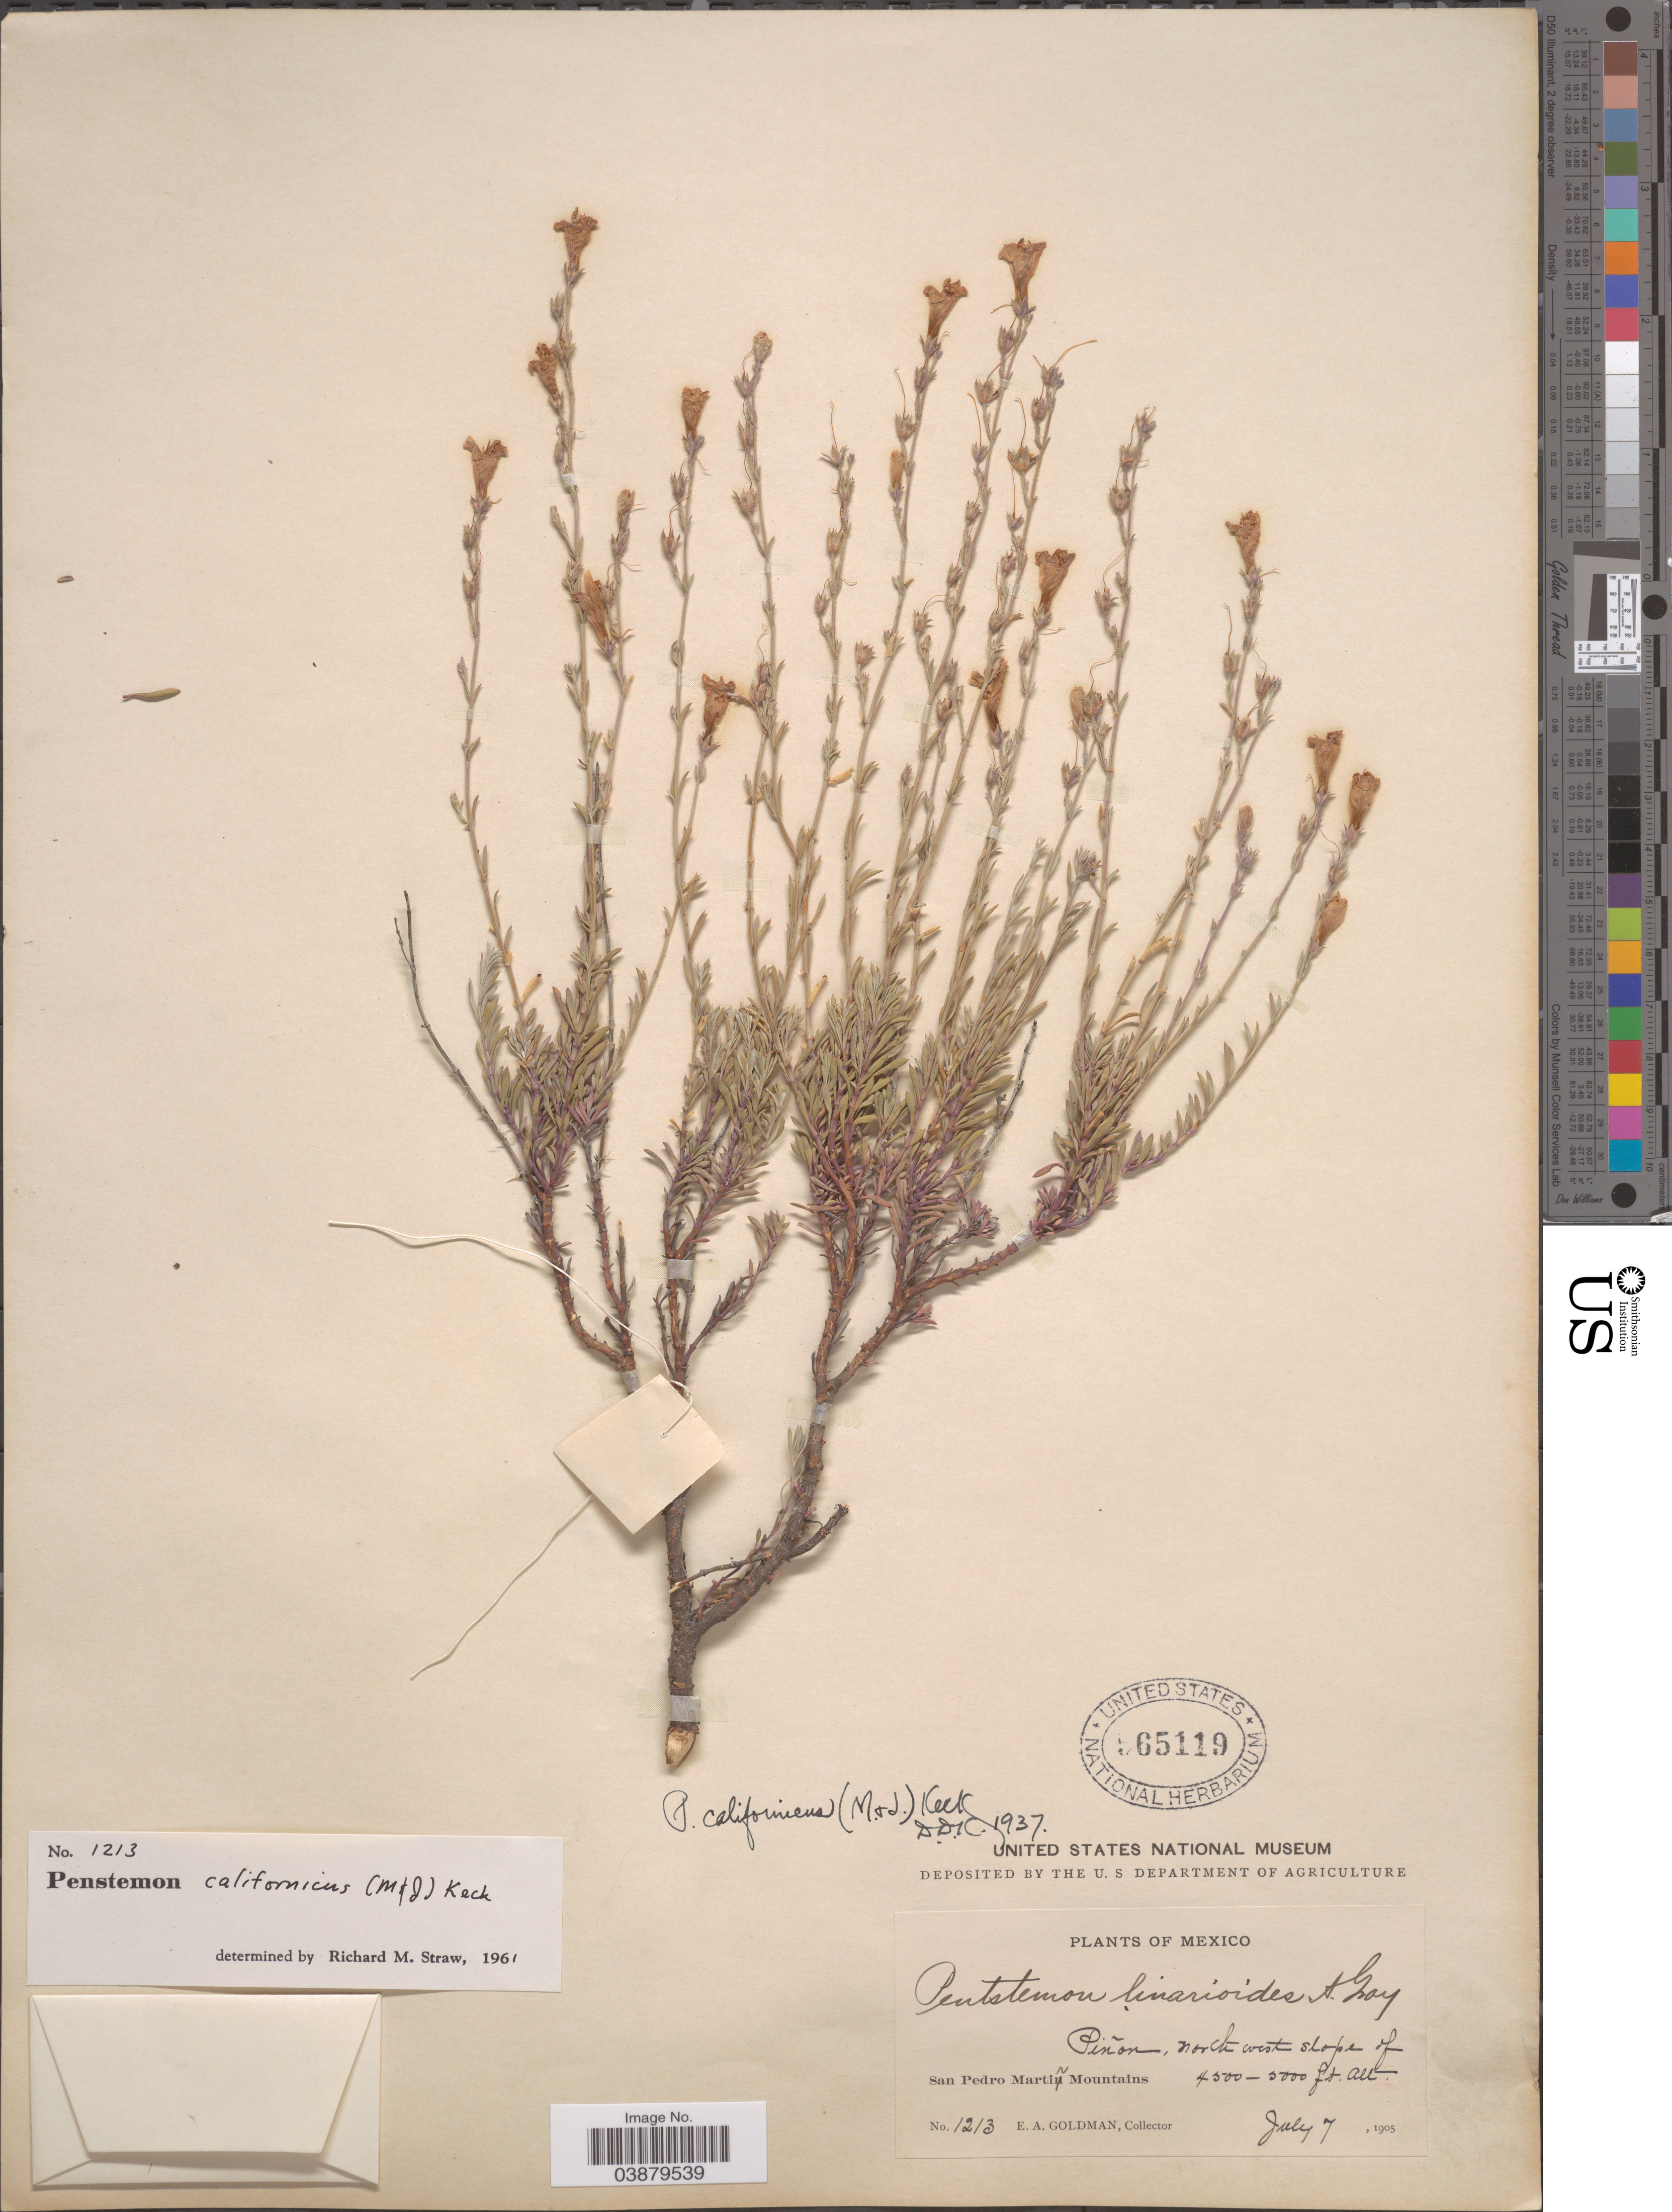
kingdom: Plantae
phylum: Tracheophyta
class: Magnoliopsida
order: Lamiales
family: Plantaginaceae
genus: Penstemon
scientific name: Penstemon californicus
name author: (Munz & I.M. Johnst.) D.D. Keck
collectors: E. A. Goldman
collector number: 1213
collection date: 1905-07-07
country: Mexico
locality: Piñon, north west slope of San Pedro Martir Mountains.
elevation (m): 1372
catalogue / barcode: US 65119